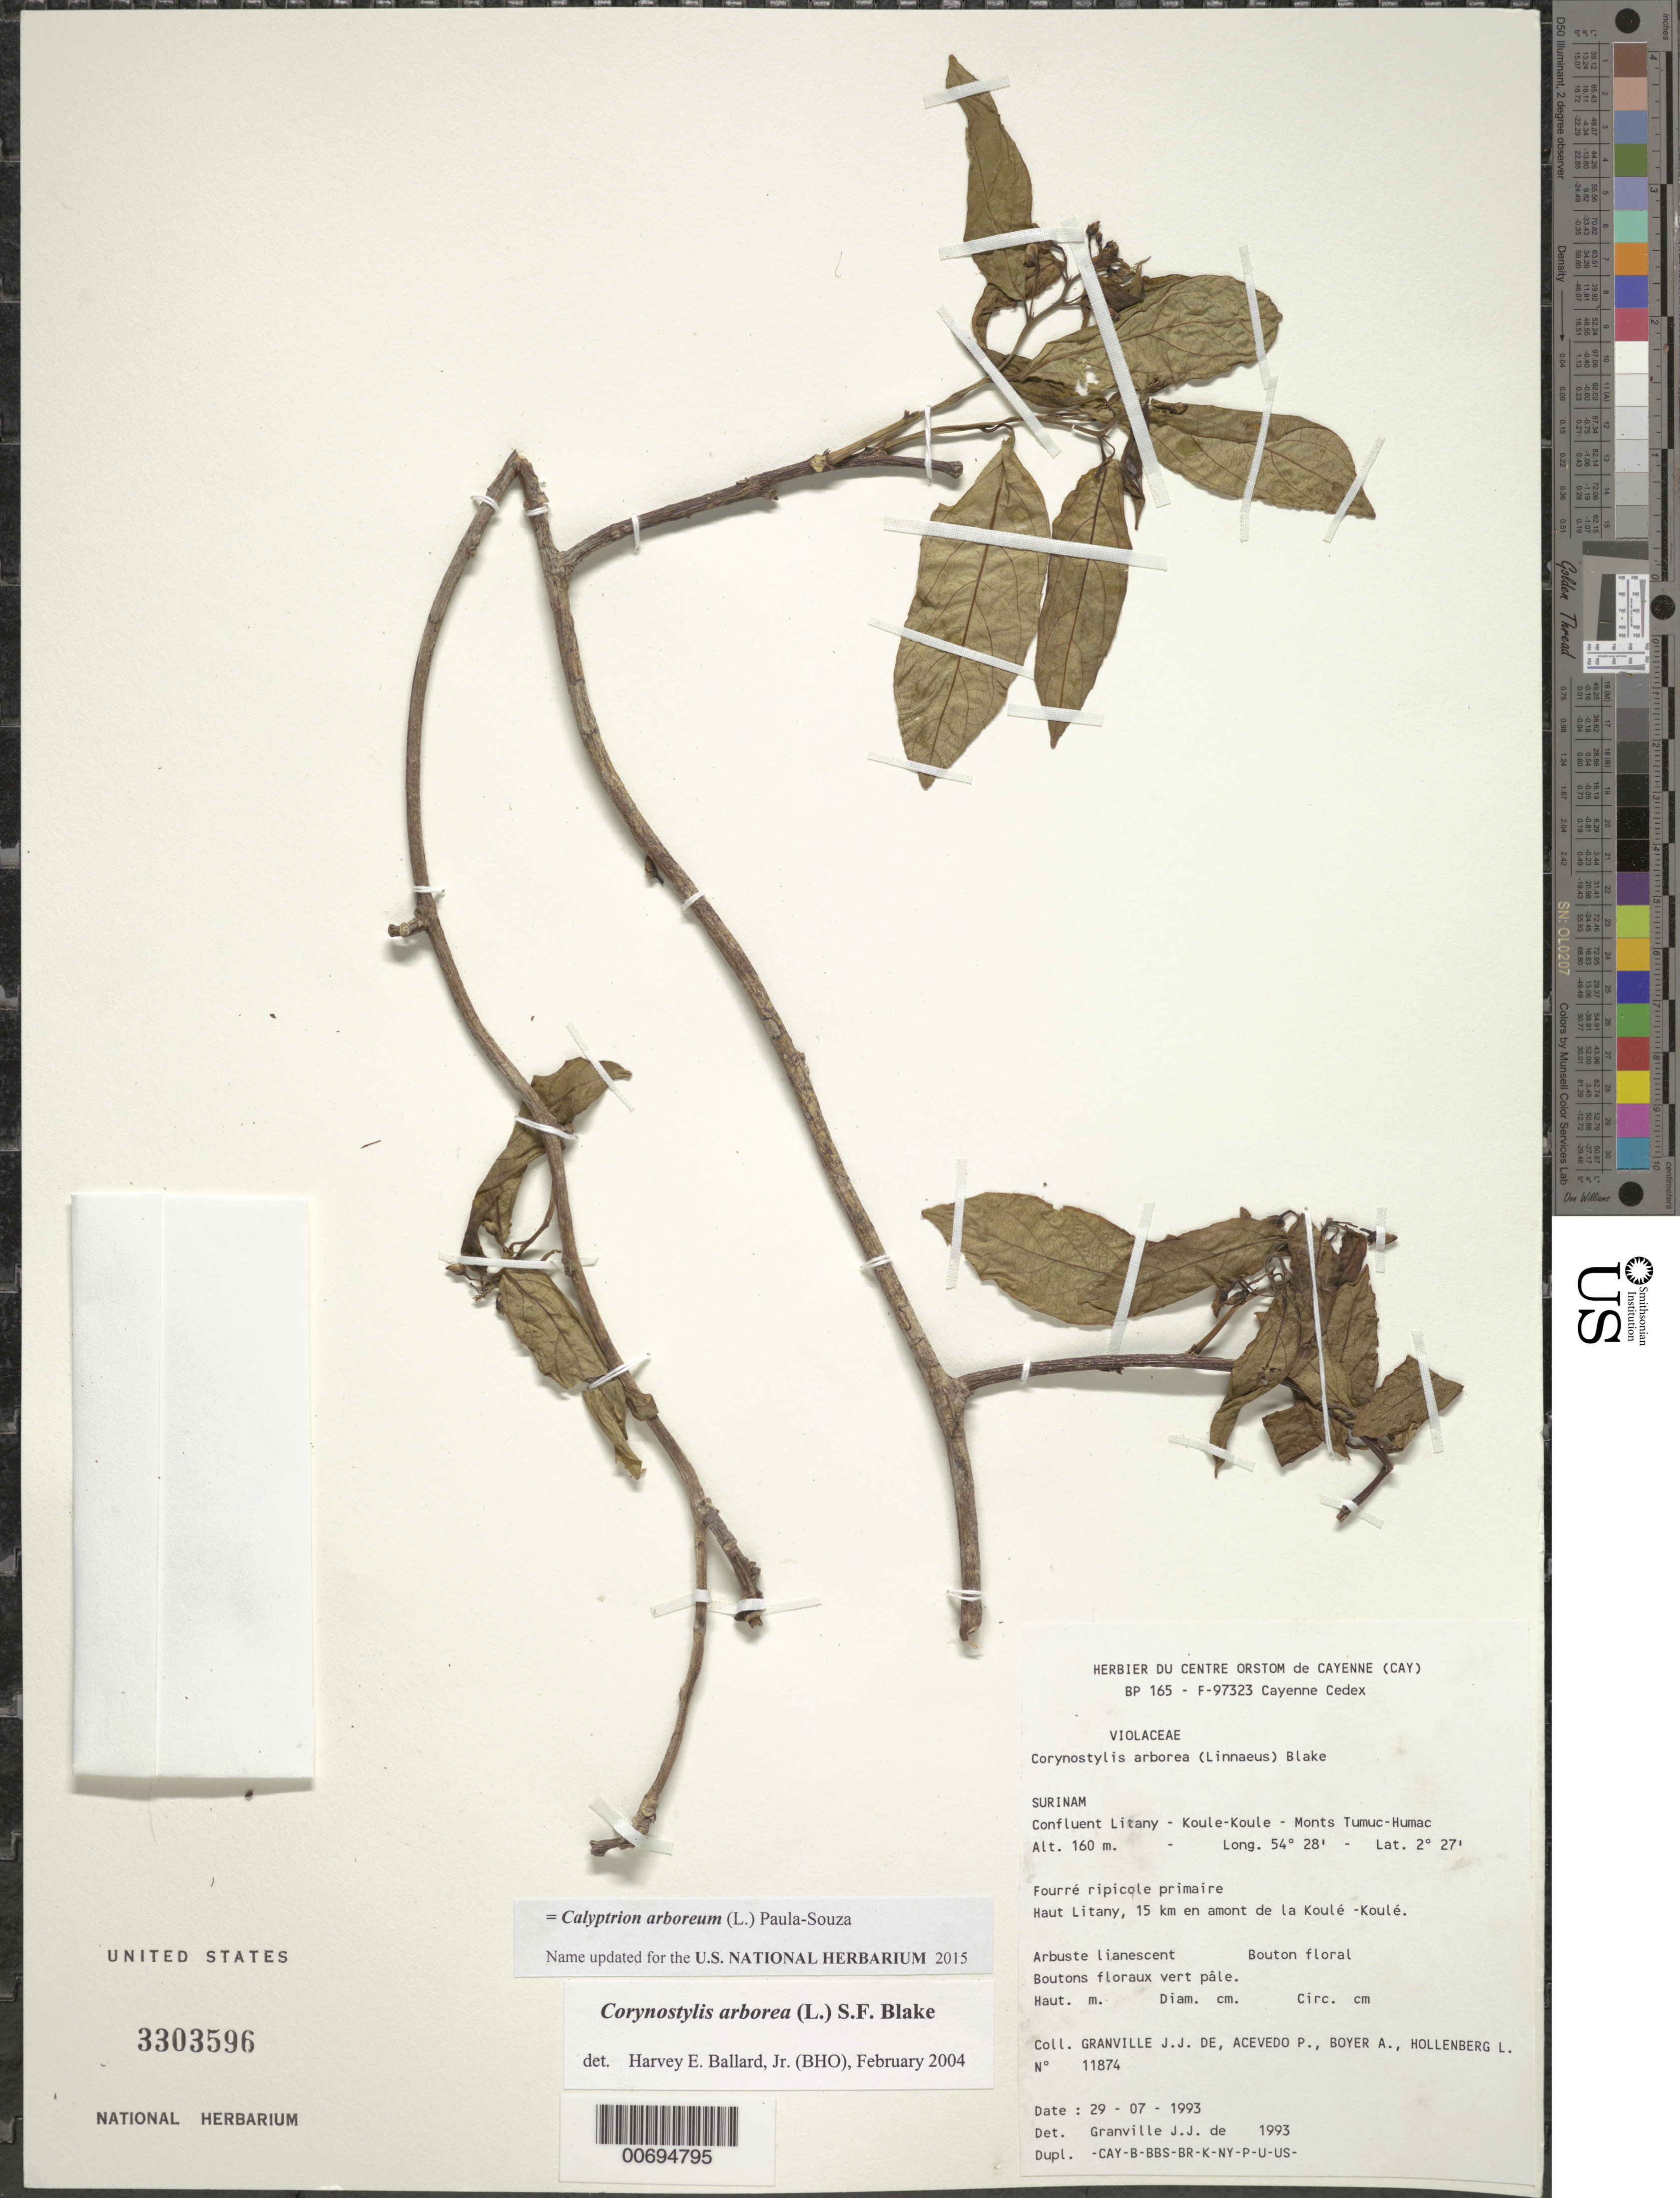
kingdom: Plantae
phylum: Tracheophyta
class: Magnoliopsida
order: Malpighiales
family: Violaceae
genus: Calyptrion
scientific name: Calyptrion arboreum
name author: (L.) Paula-Souza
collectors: J.-J. de Granville, P. Acevedo-Rodr., A. Boyer & L. Hollenberg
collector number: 11874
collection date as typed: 29-Jul-93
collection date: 1993-07-29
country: Suriname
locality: Litany R., confl with Koule-Koule, Monts Tumuc-Humac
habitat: Primary riparian forest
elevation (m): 160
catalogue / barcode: US 3303596